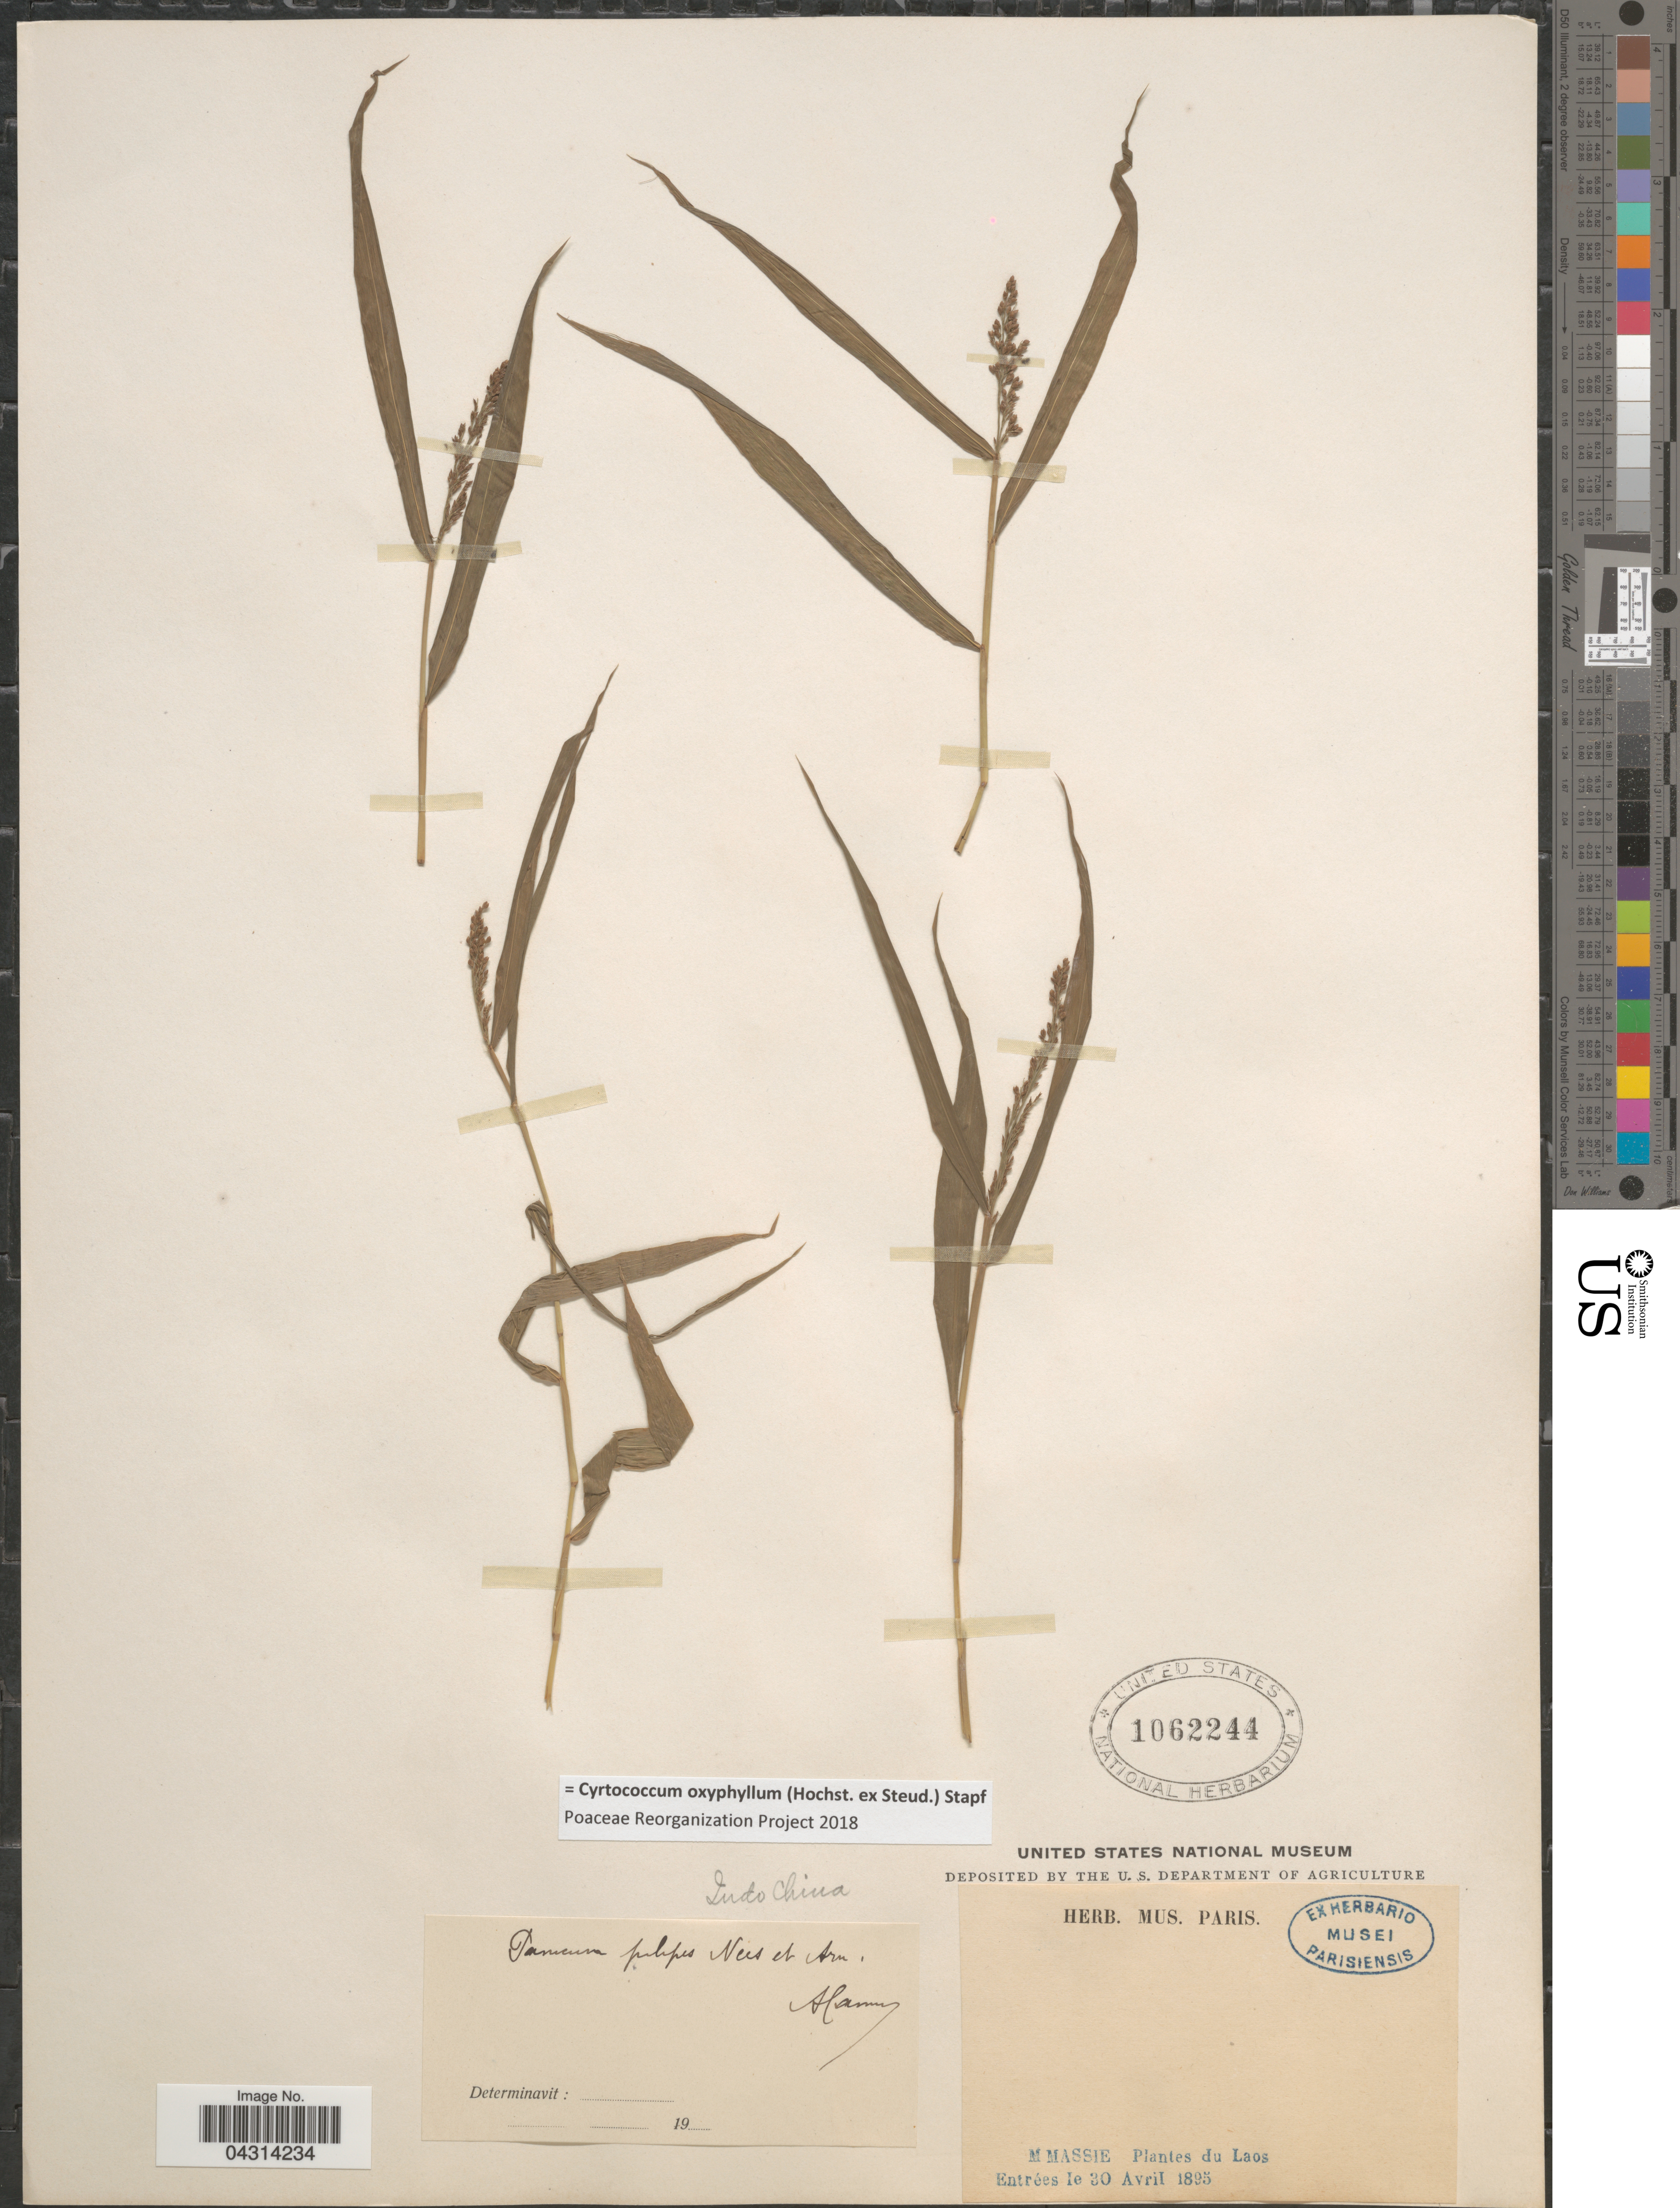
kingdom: Plantae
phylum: Tracheophyta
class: Liliopsida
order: Poales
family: Poaceae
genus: Cyrtococcum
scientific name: Cyrtococcum oxyphyllum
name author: (Steud.) Stapf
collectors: M. Massie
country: Laos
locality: Indo China. Laos.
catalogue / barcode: US 1062244